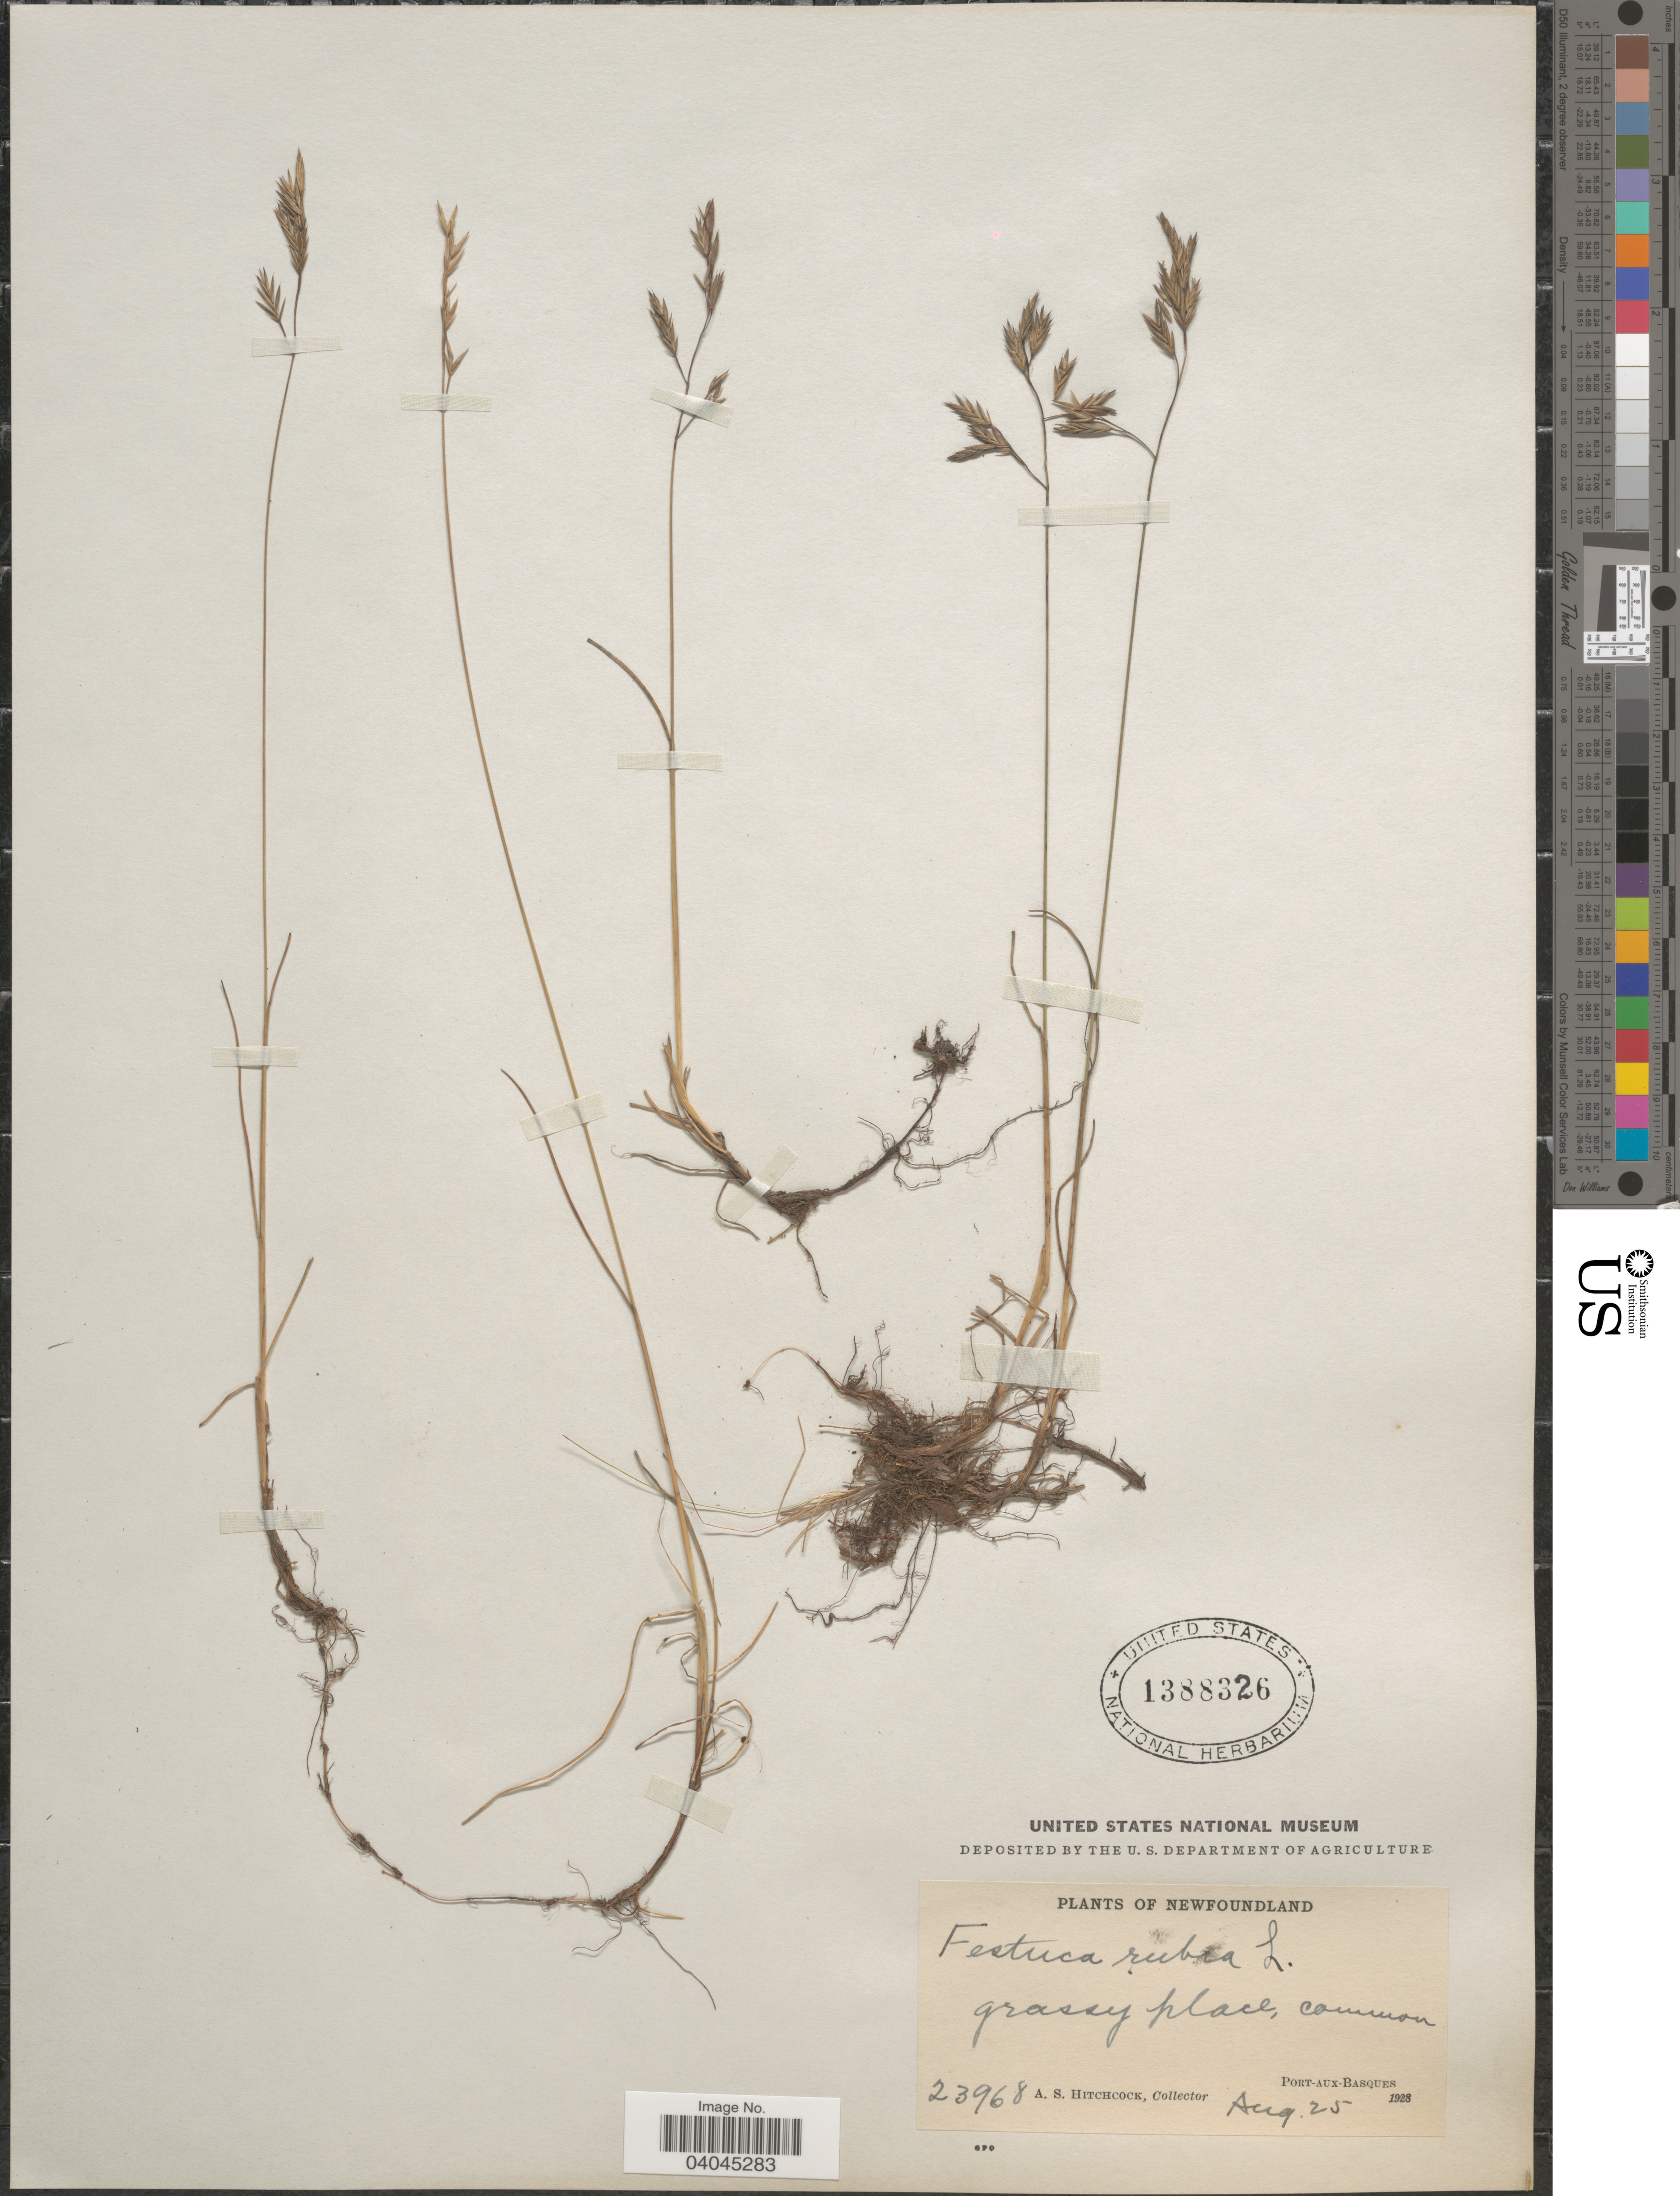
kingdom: Plantae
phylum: Tracheophyta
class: Liliopsida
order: Poales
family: Poaceae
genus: Festuca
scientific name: Festuca rubra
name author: L.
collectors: A. S. Hitchcock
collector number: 23968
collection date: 1928-08-25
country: Canada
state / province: Newfoundland and Labrador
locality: Port-aux-Basques.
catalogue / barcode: US 1388326